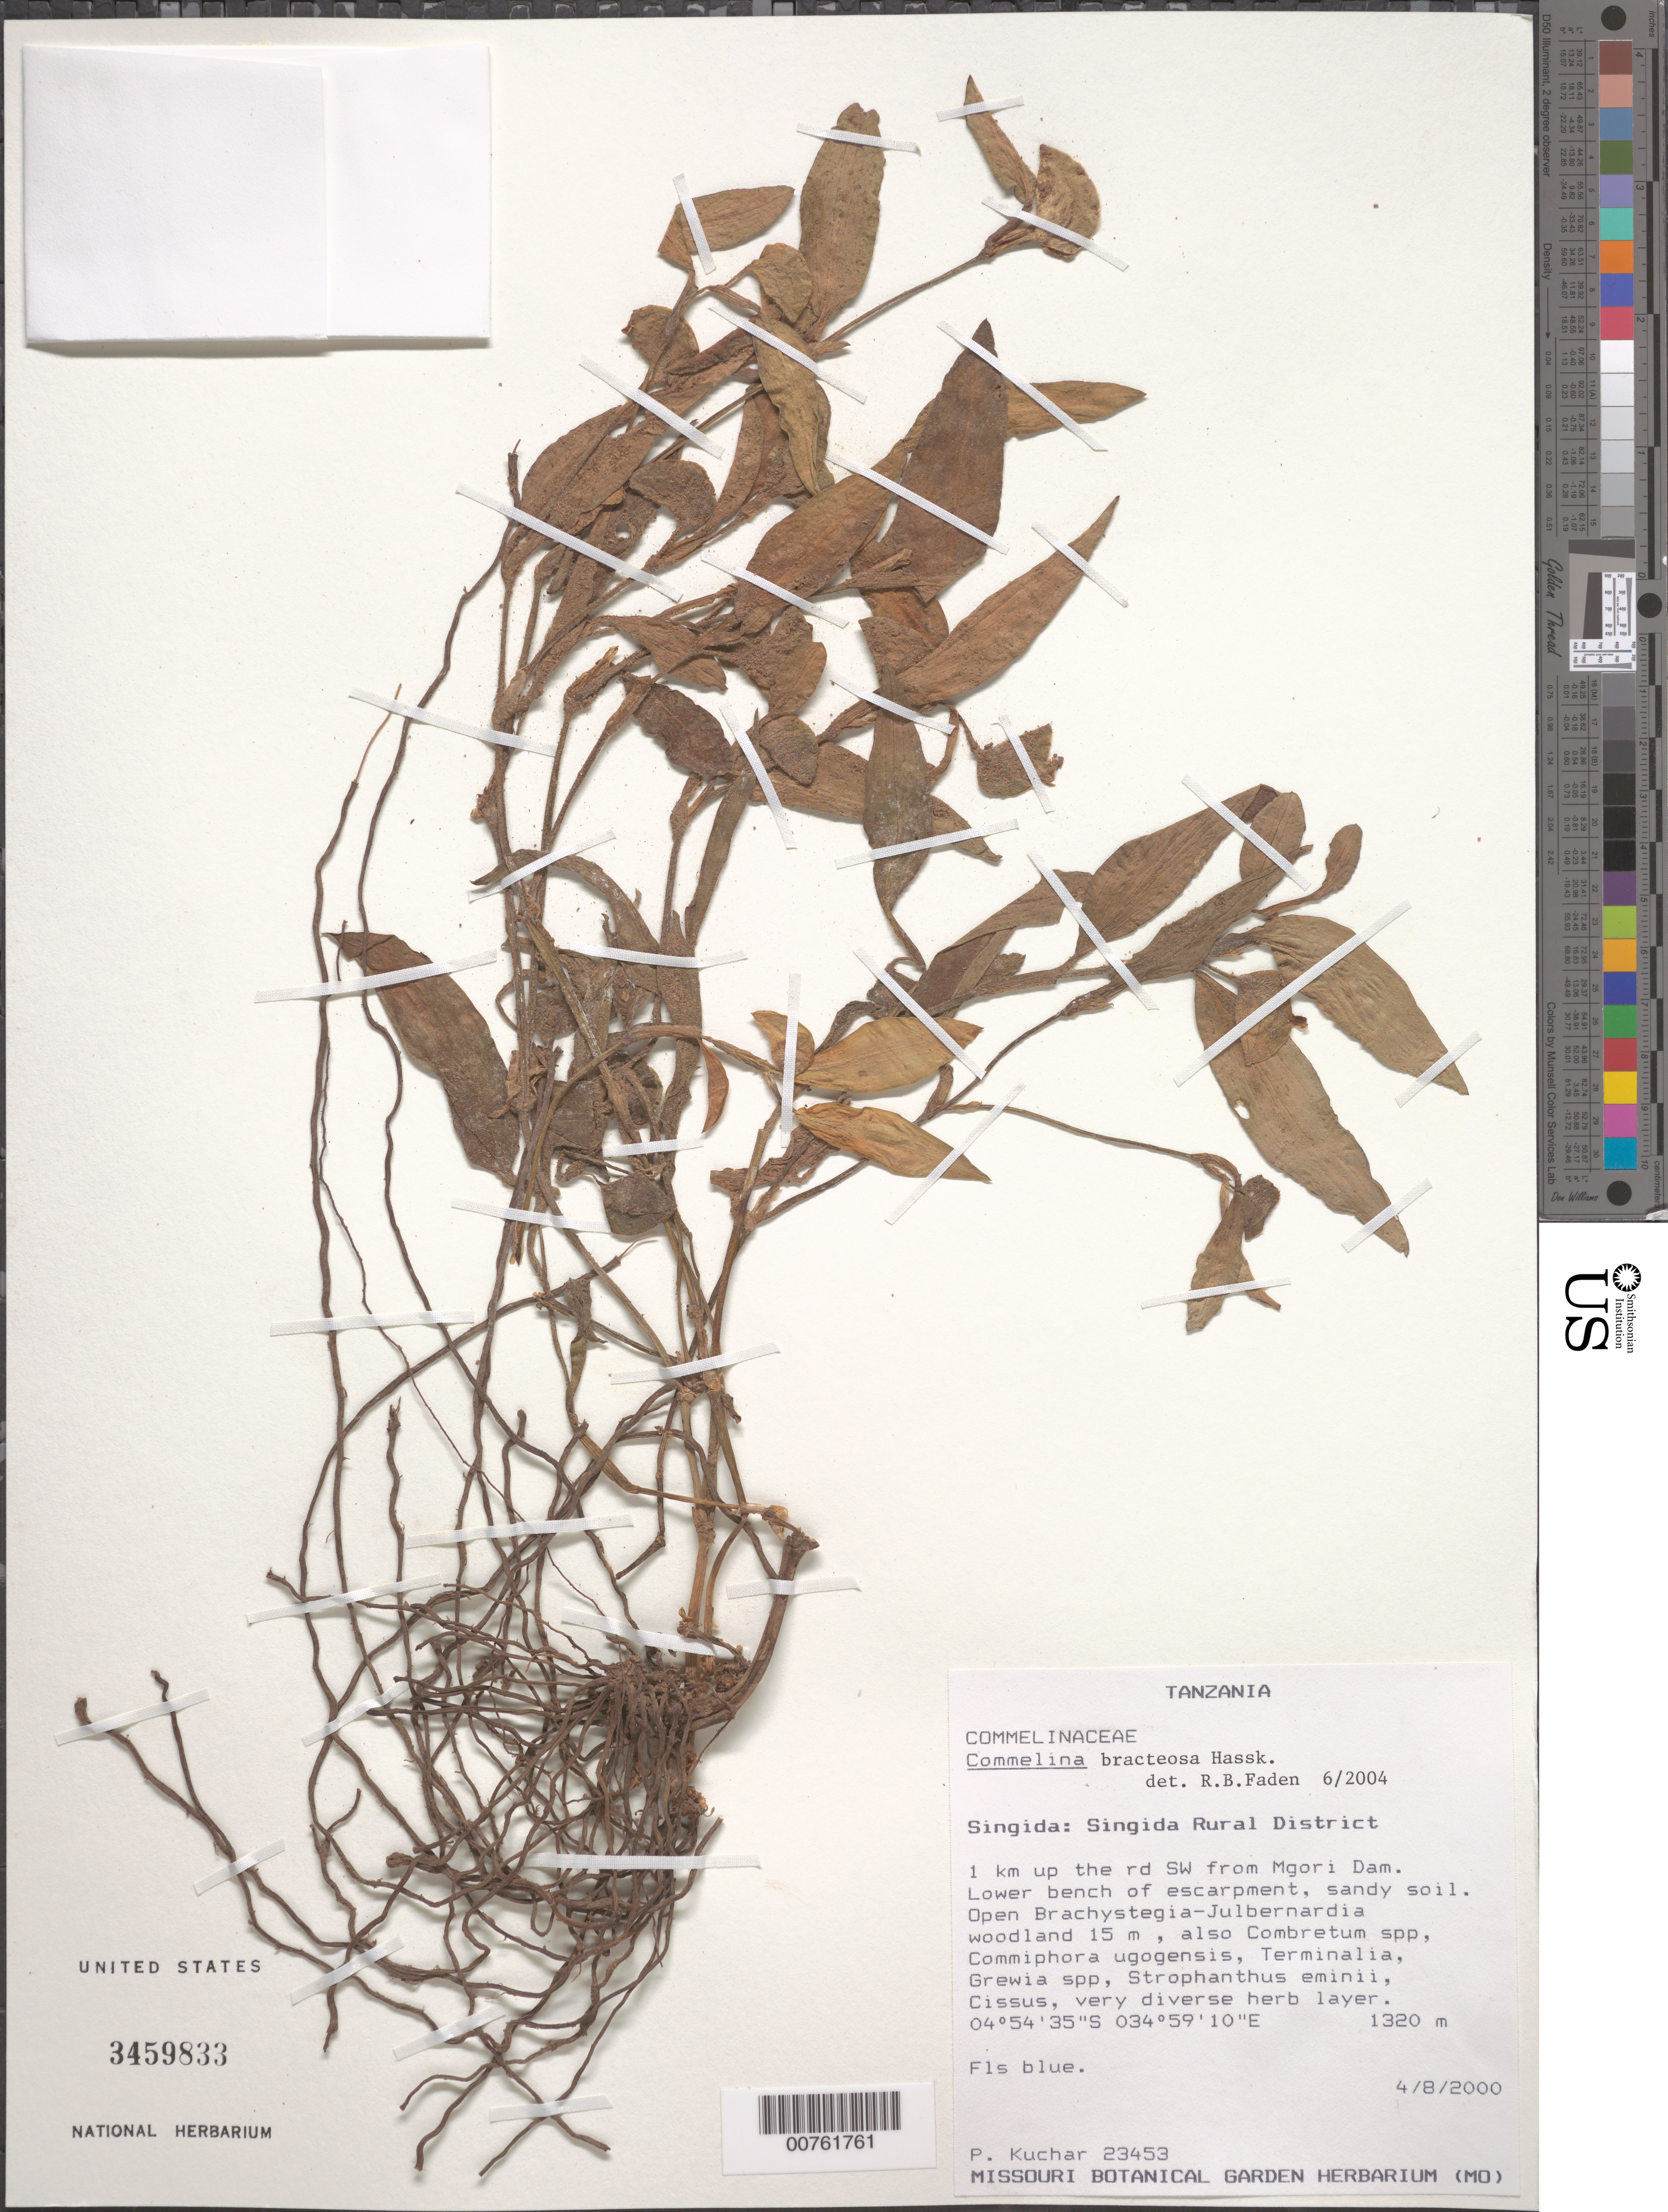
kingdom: Plantae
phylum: Tracheophyta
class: Liliopsida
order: Commelinales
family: Commelinaceae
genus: Commelina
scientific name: Commelina bracteosa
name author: Hassk.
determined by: Faden, Robert B., (US), Smithsonian Institution - National Museum of Natural History (UNITED STATES)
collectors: P. Kuchar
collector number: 23453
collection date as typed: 04 Aug 2000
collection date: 2000-08-04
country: Tanzania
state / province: Singida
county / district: Singida Rural District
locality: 1 km up the road SW from Mgori Dam.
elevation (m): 1320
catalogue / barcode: US 3459833